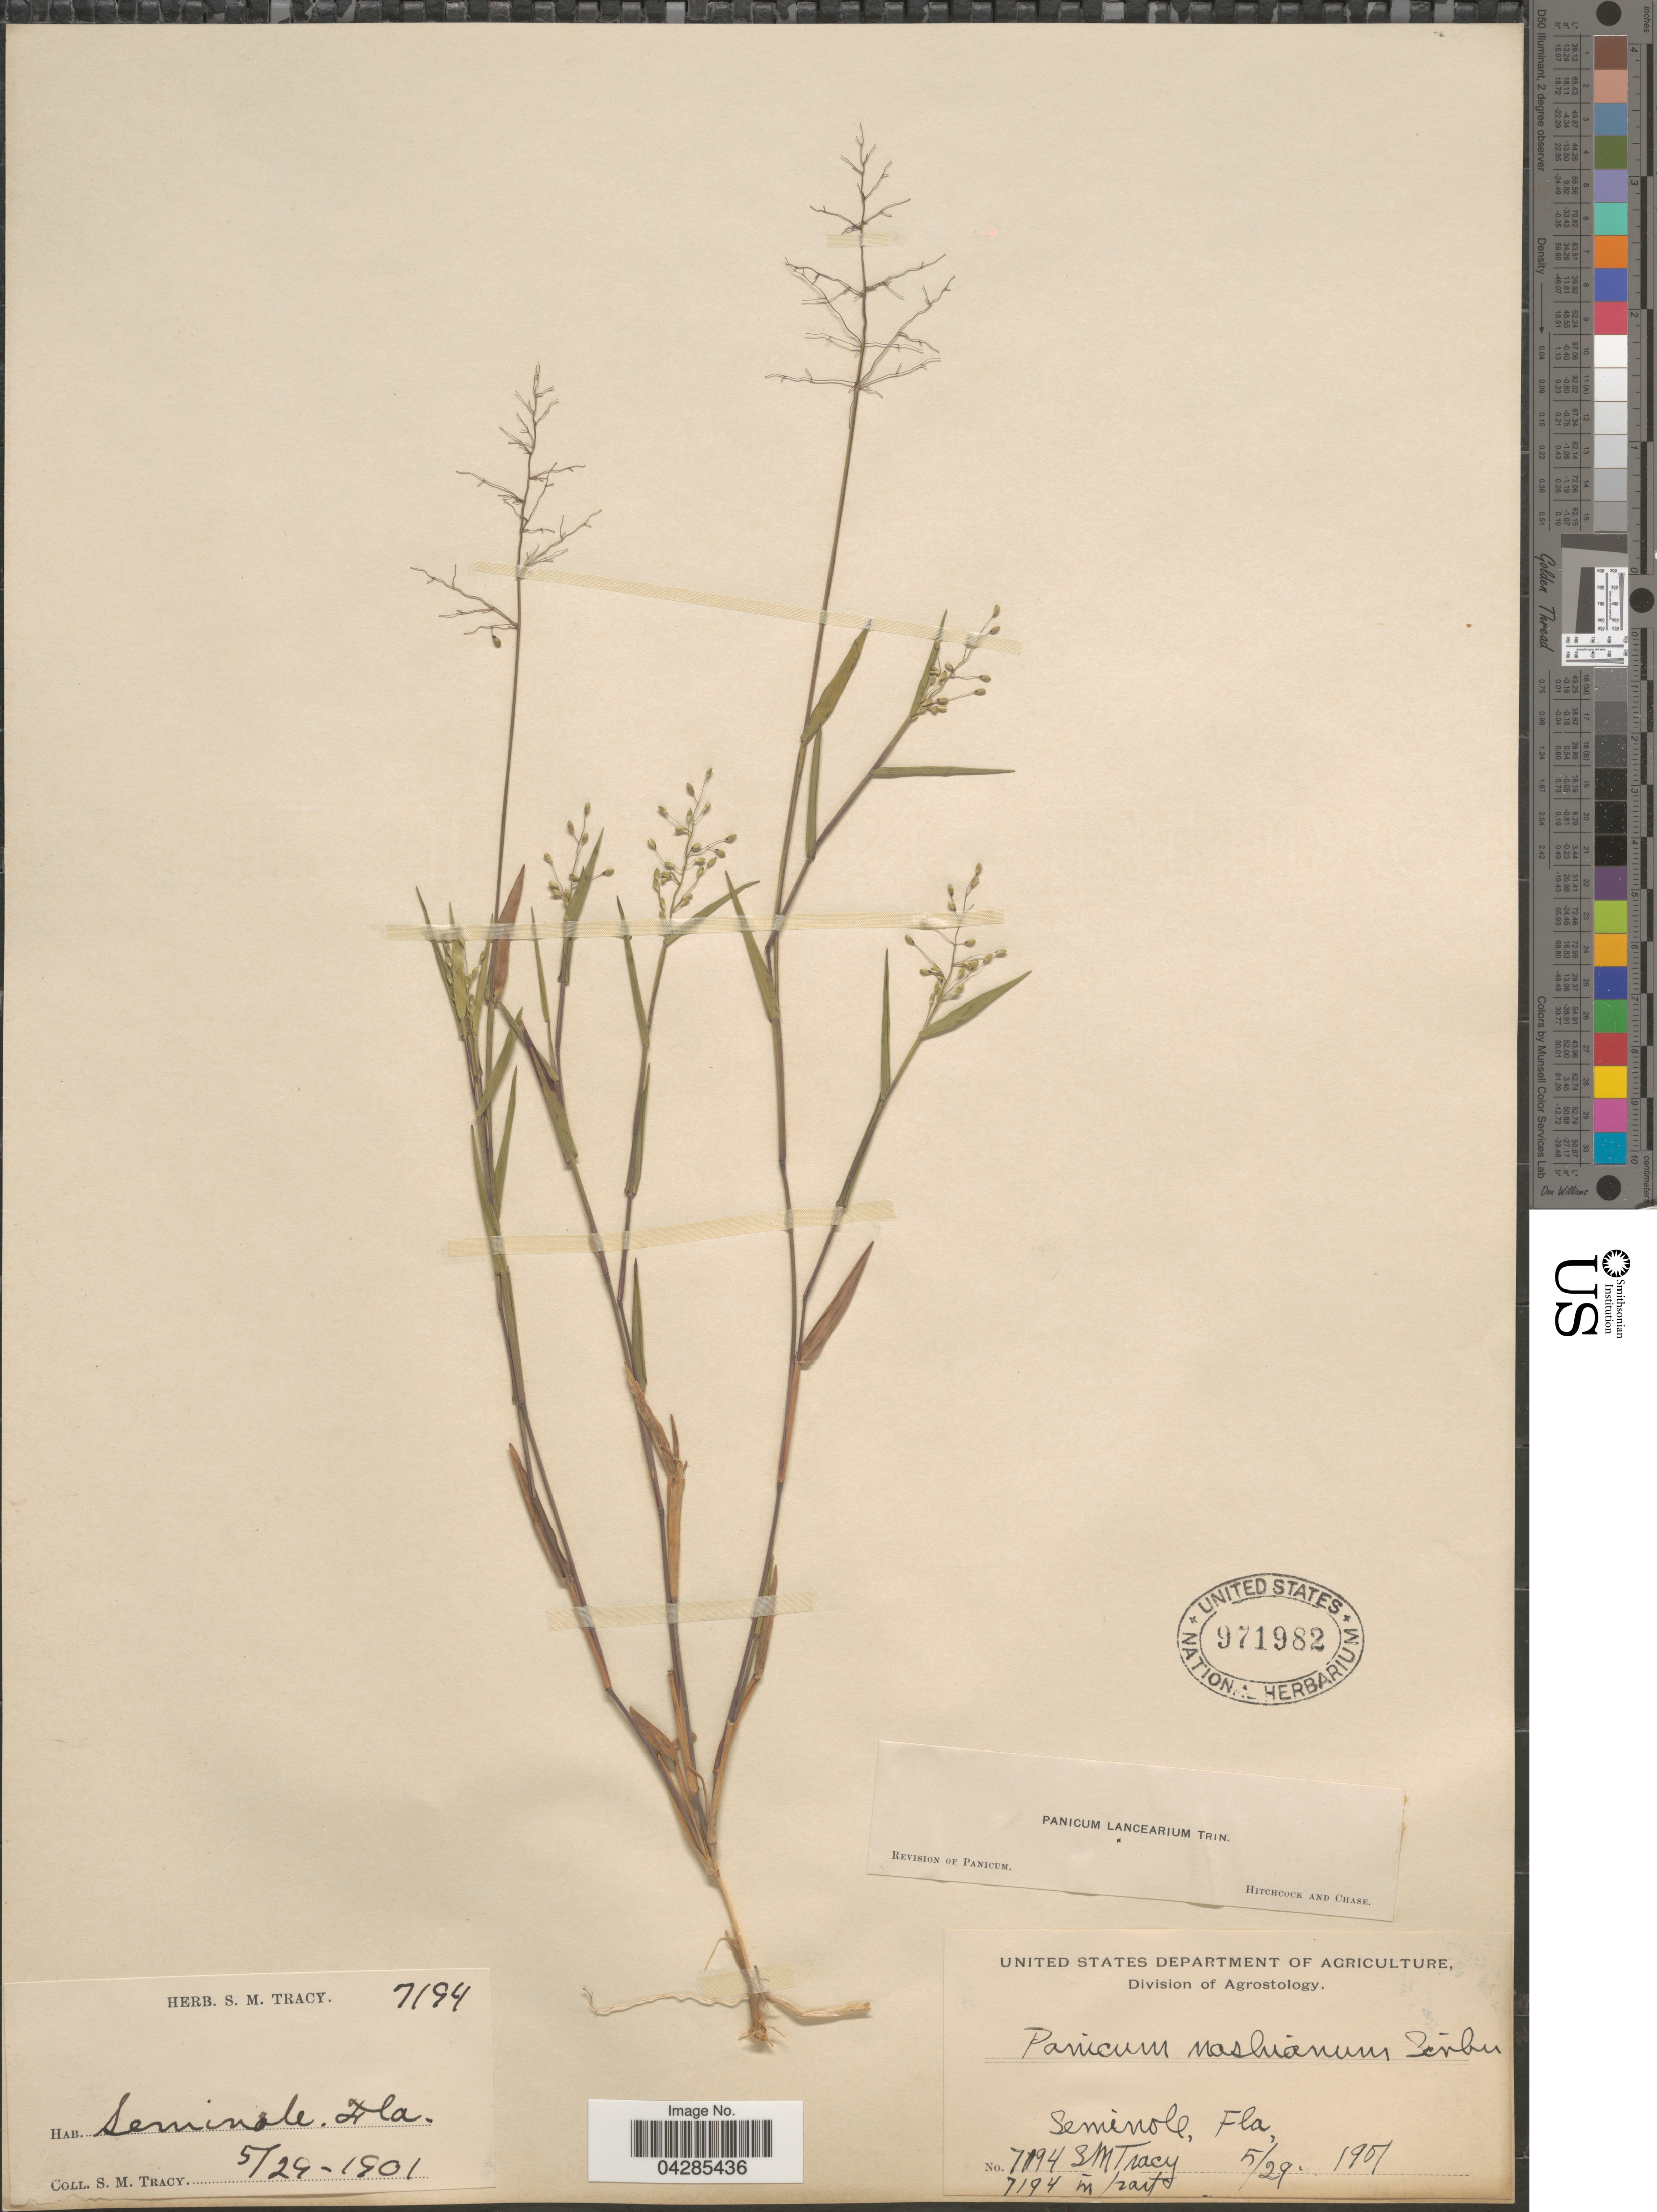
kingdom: Plantae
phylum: Tracheophyta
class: Liliopsida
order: Poales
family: Poaceae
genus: Dichanthelium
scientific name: Dichanthelium portoricense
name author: (Desv. ex Ham.) B.F. Hansen & Wunderlin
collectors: S. M. Tracy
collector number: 7194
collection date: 1901-05-29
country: United States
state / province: Florida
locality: Seminole.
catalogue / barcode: US 971982